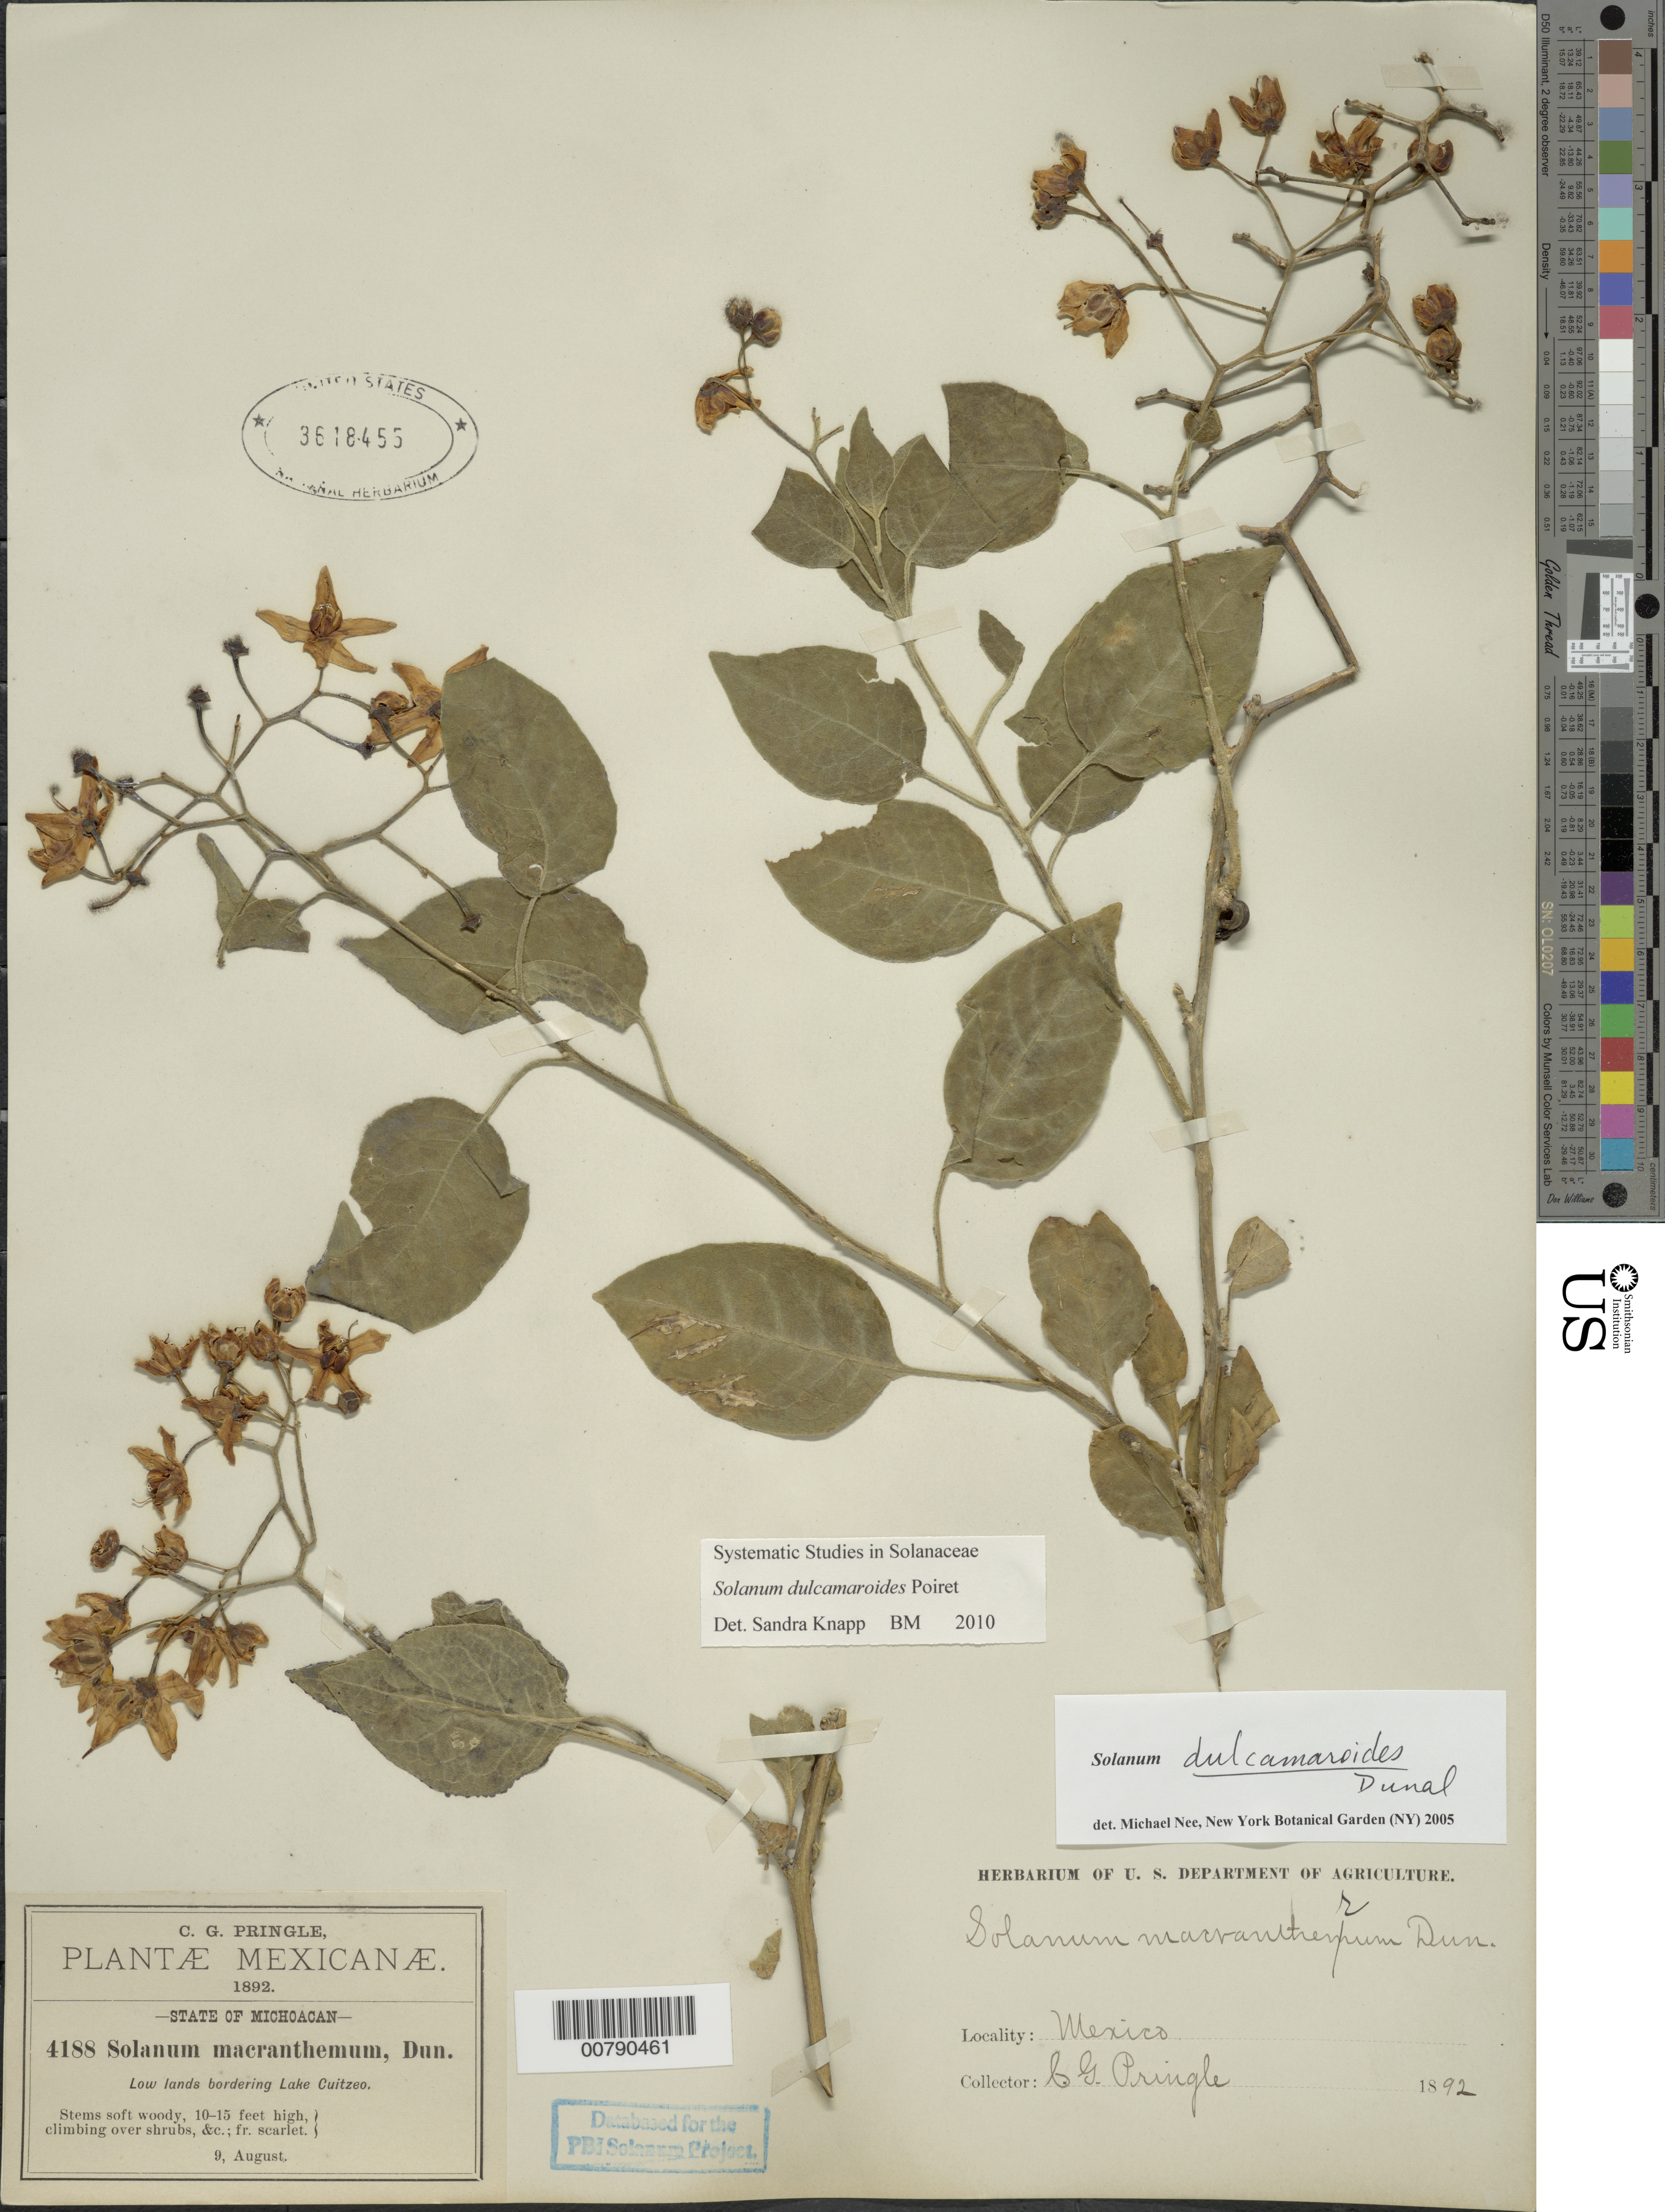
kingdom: Plantae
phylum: Tracheophyta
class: Magnoliopsida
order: Solanales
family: Solanaceae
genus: Solanum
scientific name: Solanum dulcamaroides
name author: Dunal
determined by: Knapp, S. D.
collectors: C. G. Pringle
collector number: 4188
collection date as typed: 9 Aug 1892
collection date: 1892-08-09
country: Mexico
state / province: Michoacán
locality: Low lands bordering Lake Cuitzeo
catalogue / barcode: US 3618455